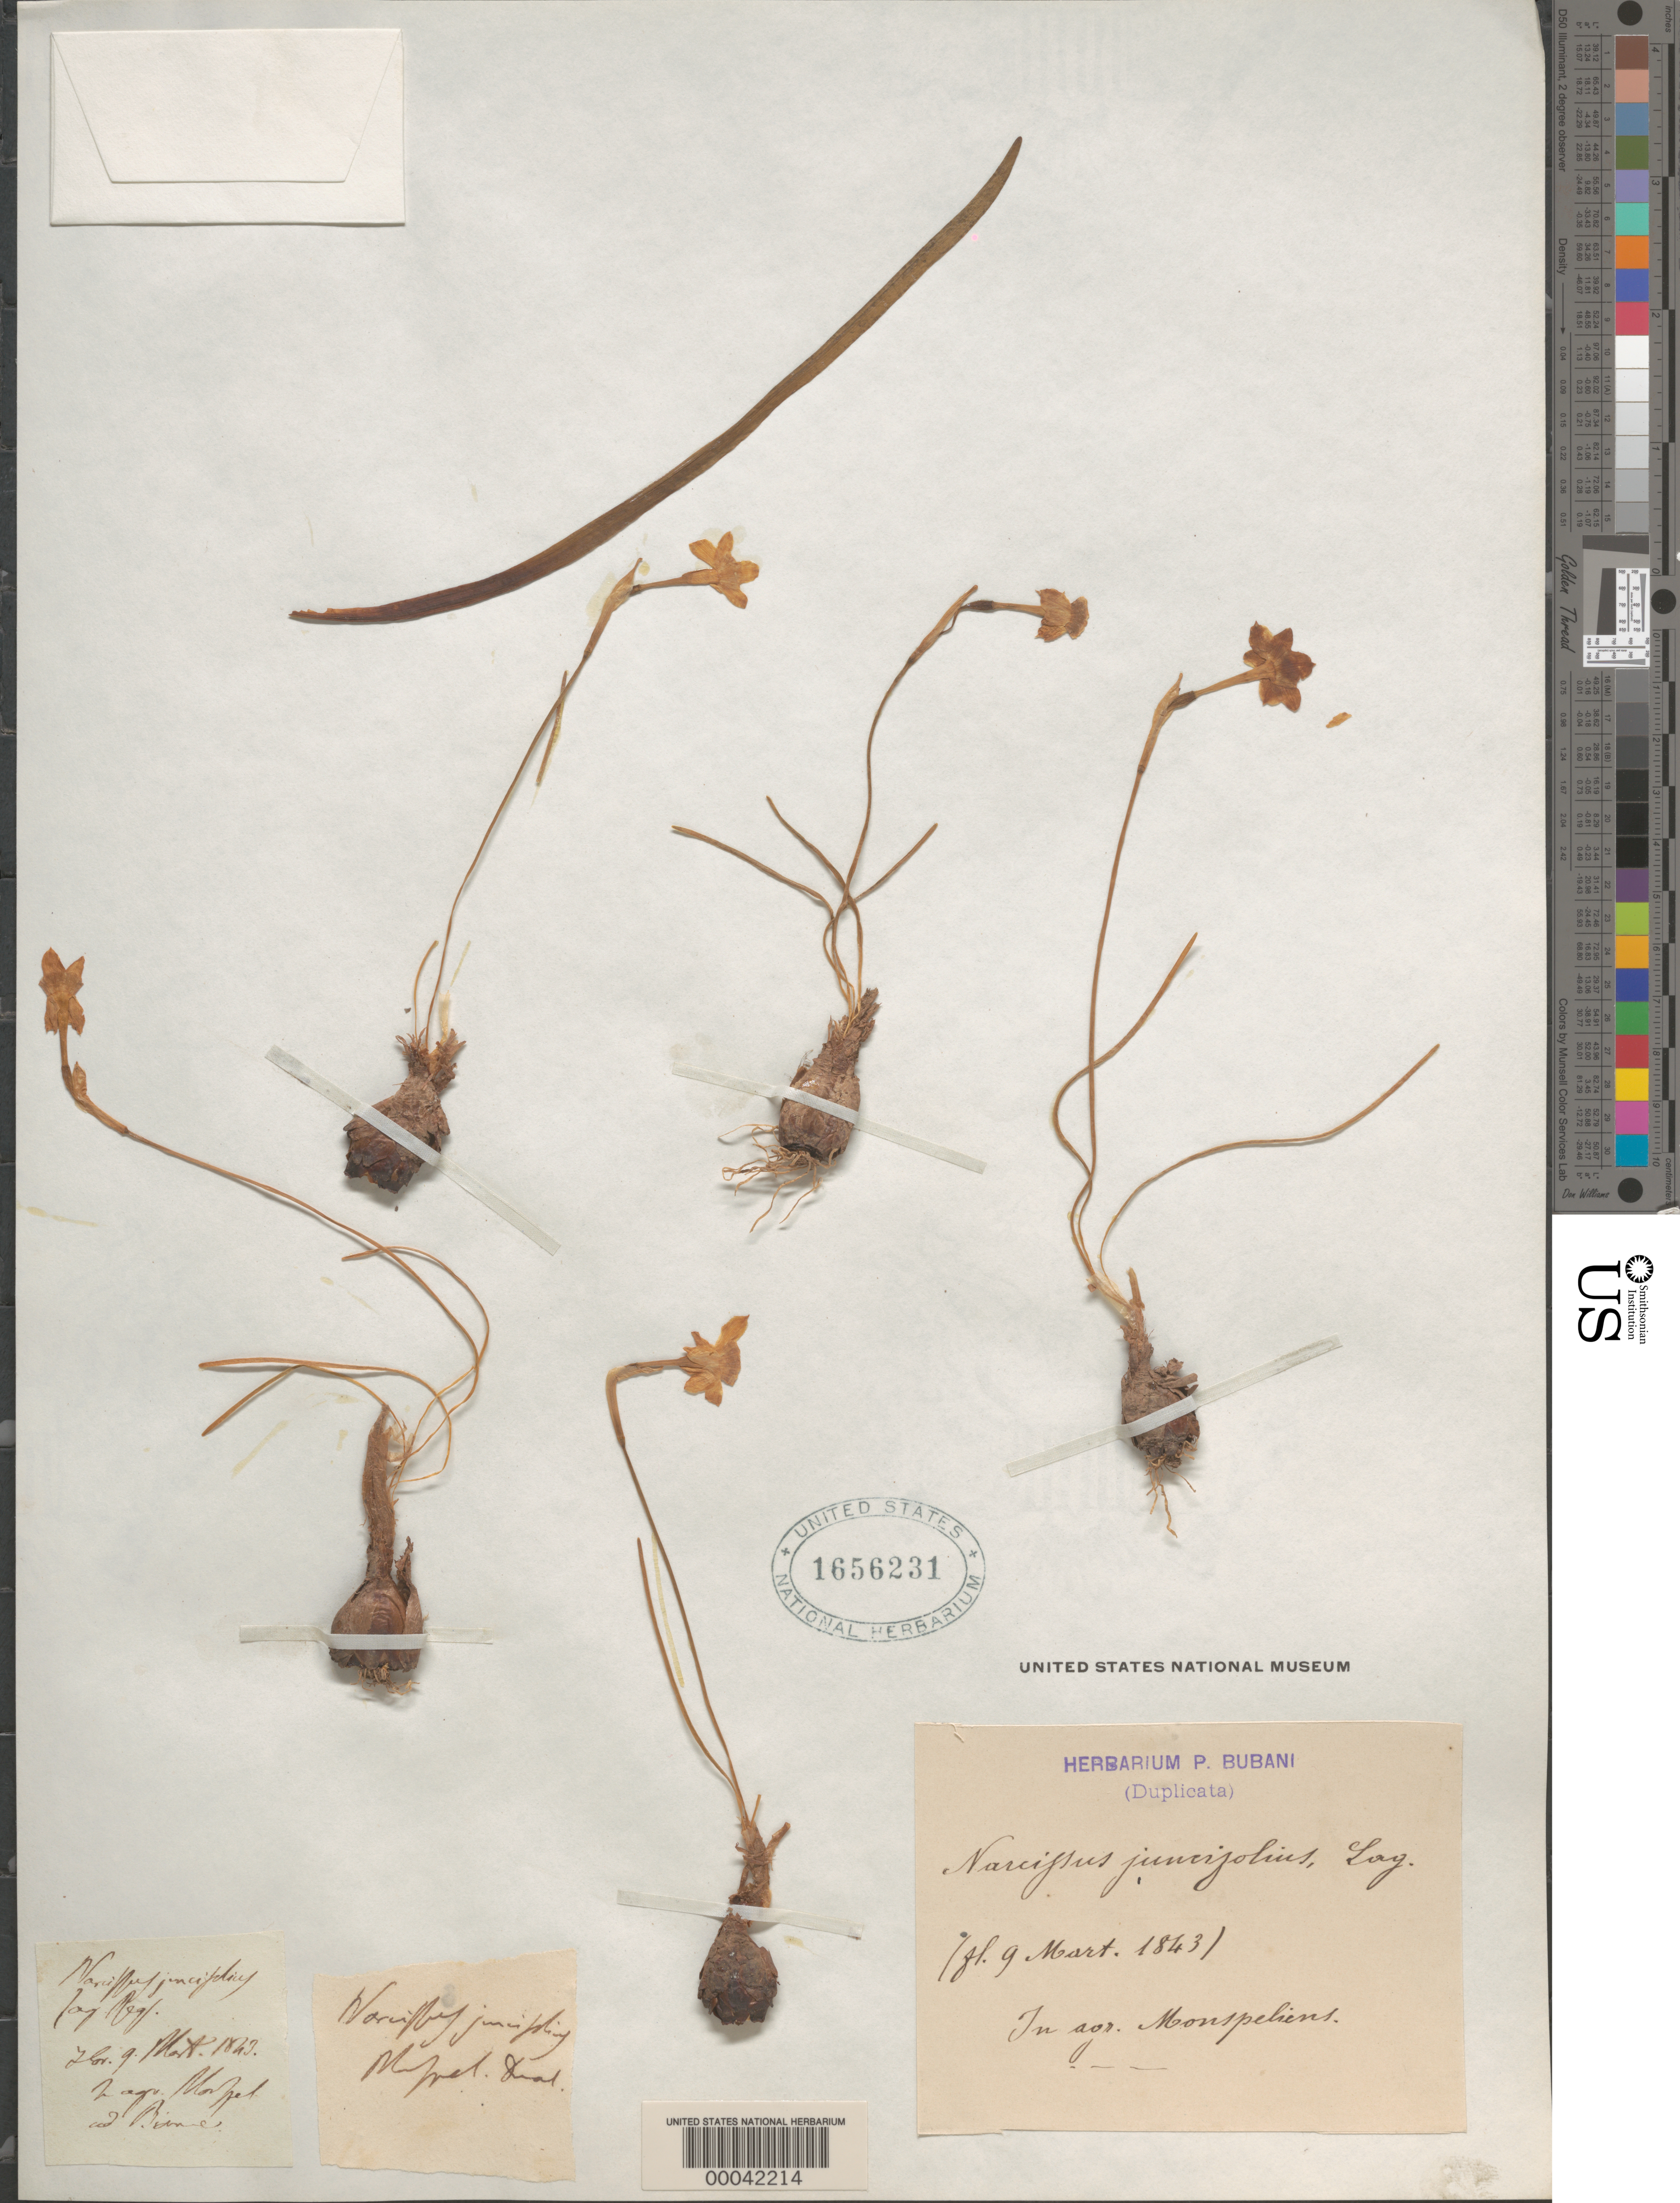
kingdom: Plantae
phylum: Tracheophyta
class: Liliopsida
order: Asparagales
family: Amaryllidaceae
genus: Narcissus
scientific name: Narcissus juncifolius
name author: Salisb.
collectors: P. Bubani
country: France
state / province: Occitanie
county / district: Hérault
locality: Montpellier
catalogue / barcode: US 1656231